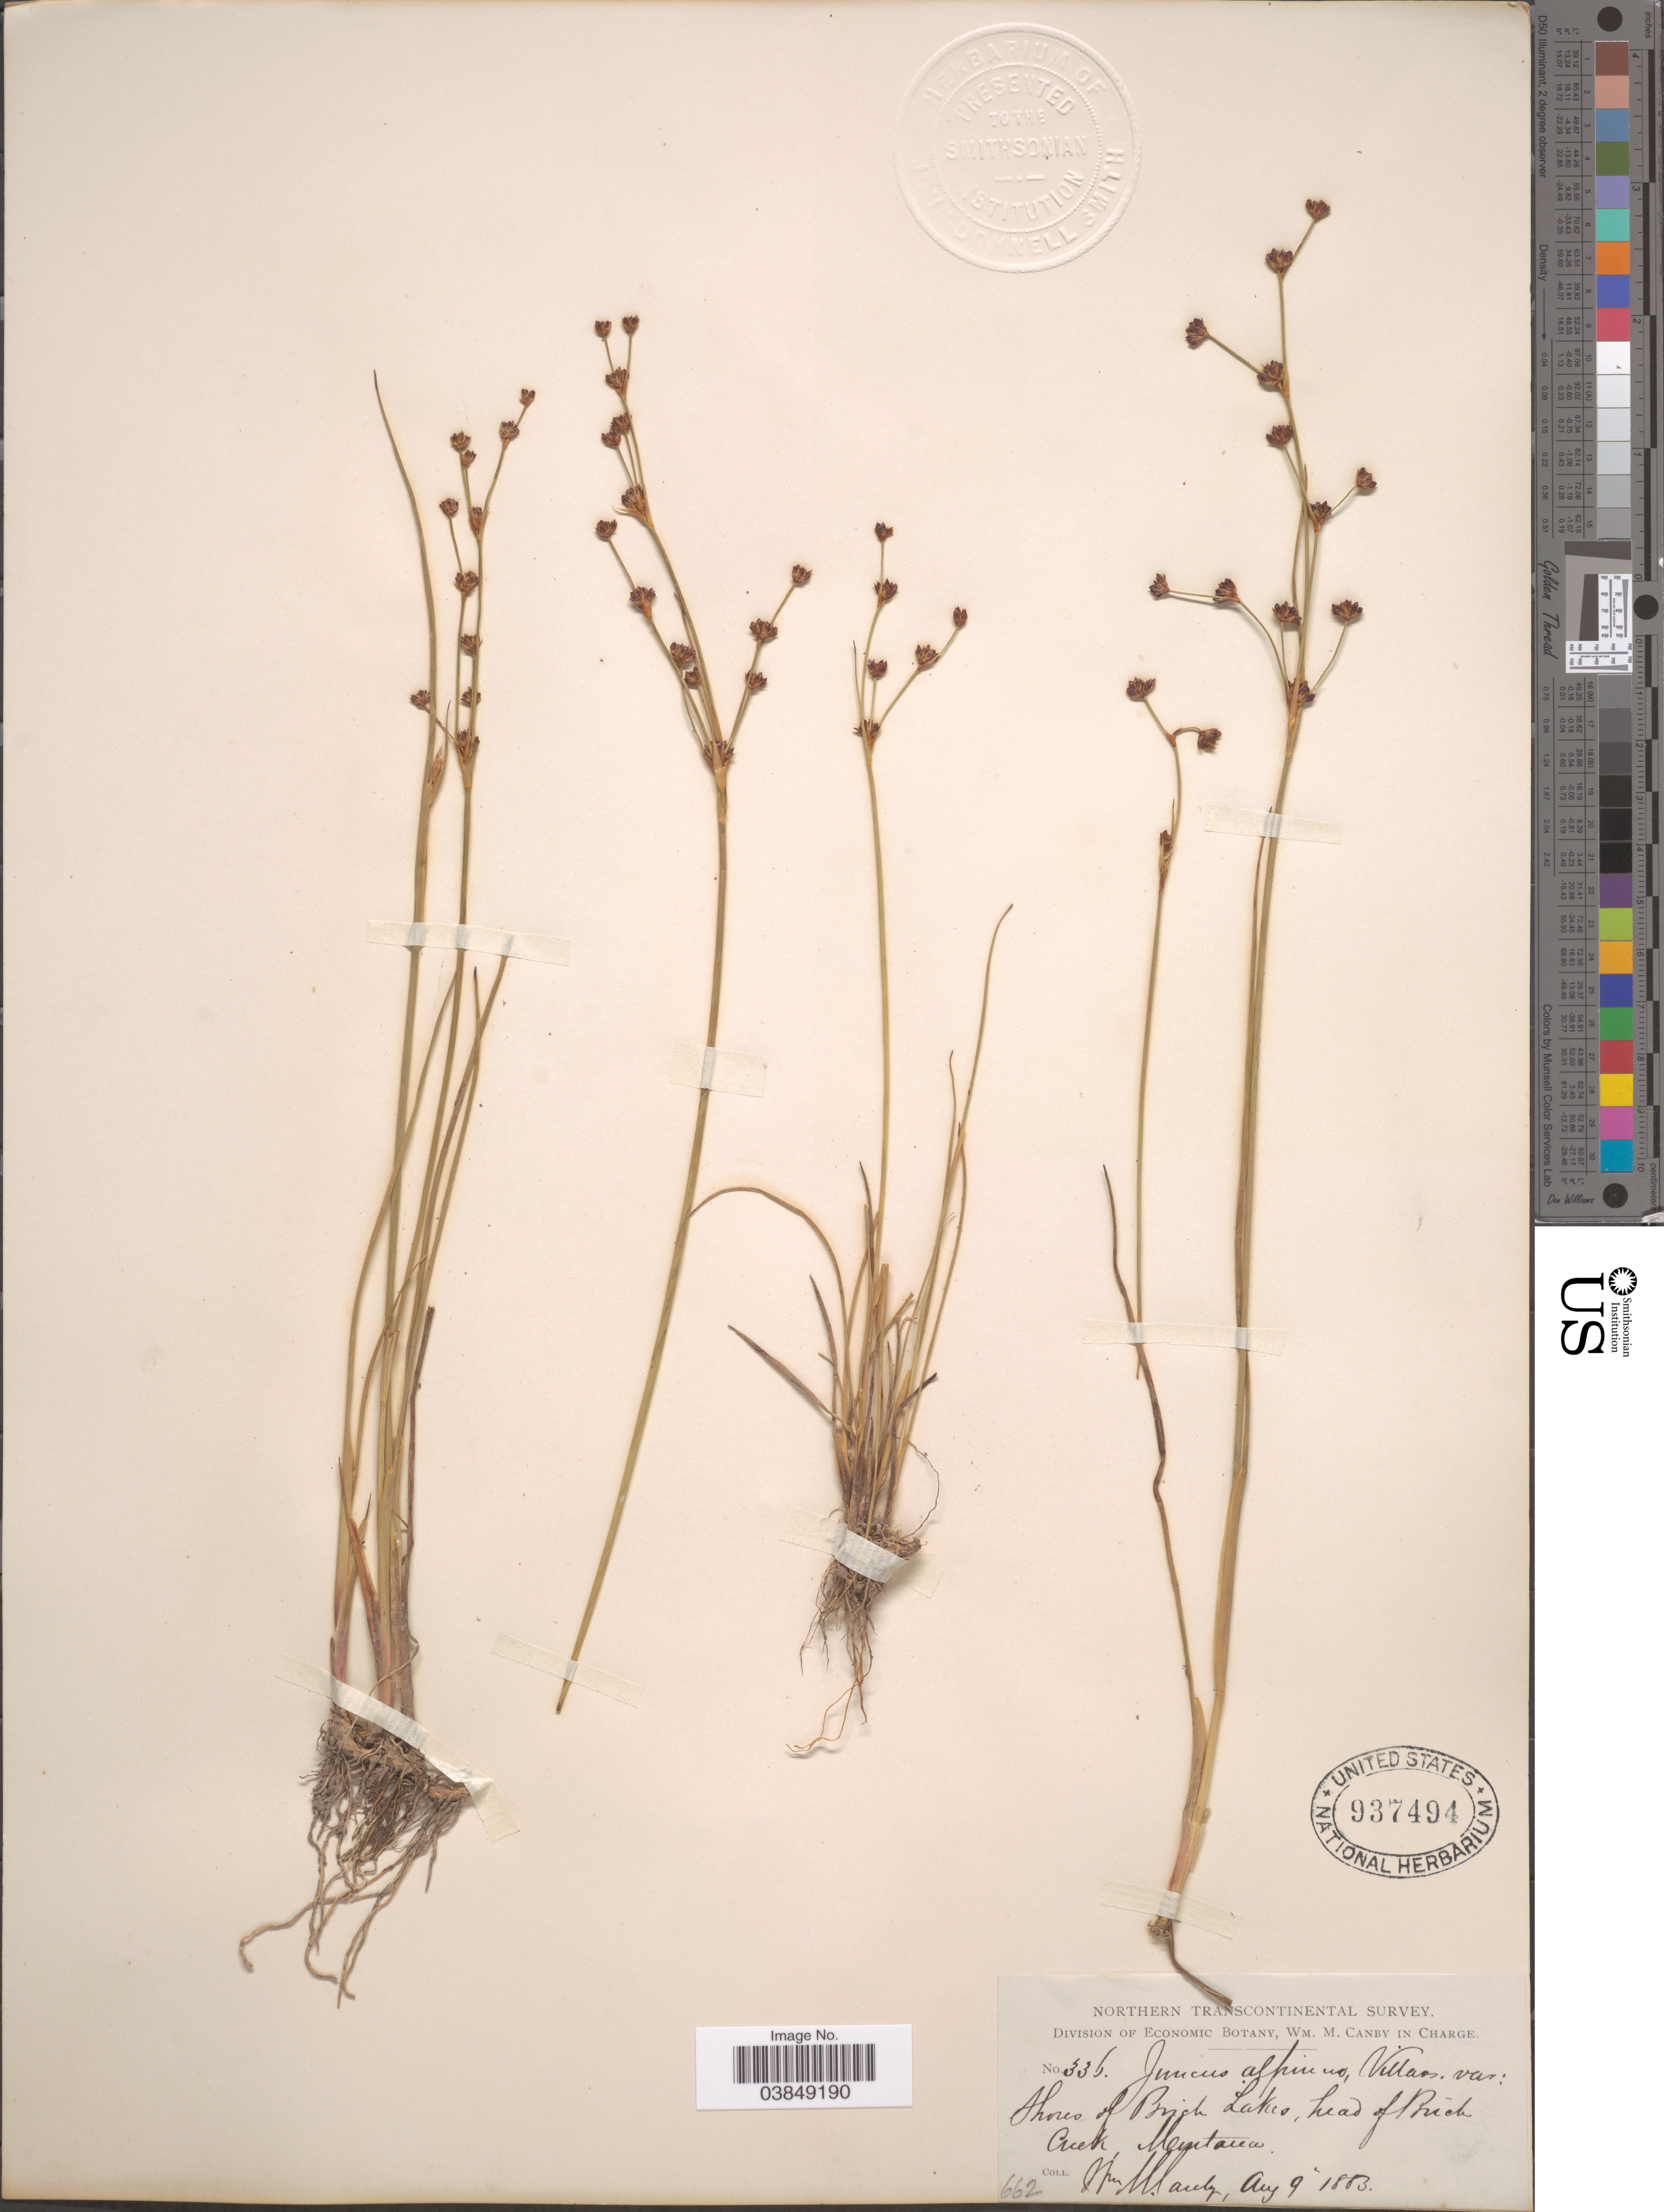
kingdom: Plantae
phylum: Tracheophyta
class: Liliopsida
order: Poales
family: Juncaceae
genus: Juncus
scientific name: Juncus alpinus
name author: Vill.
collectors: W. Canby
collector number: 336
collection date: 1883-08-09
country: United States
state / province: Montana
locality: Shores of Birch Lakes, head of Birch Creek, Monana.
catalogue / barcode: US 937494